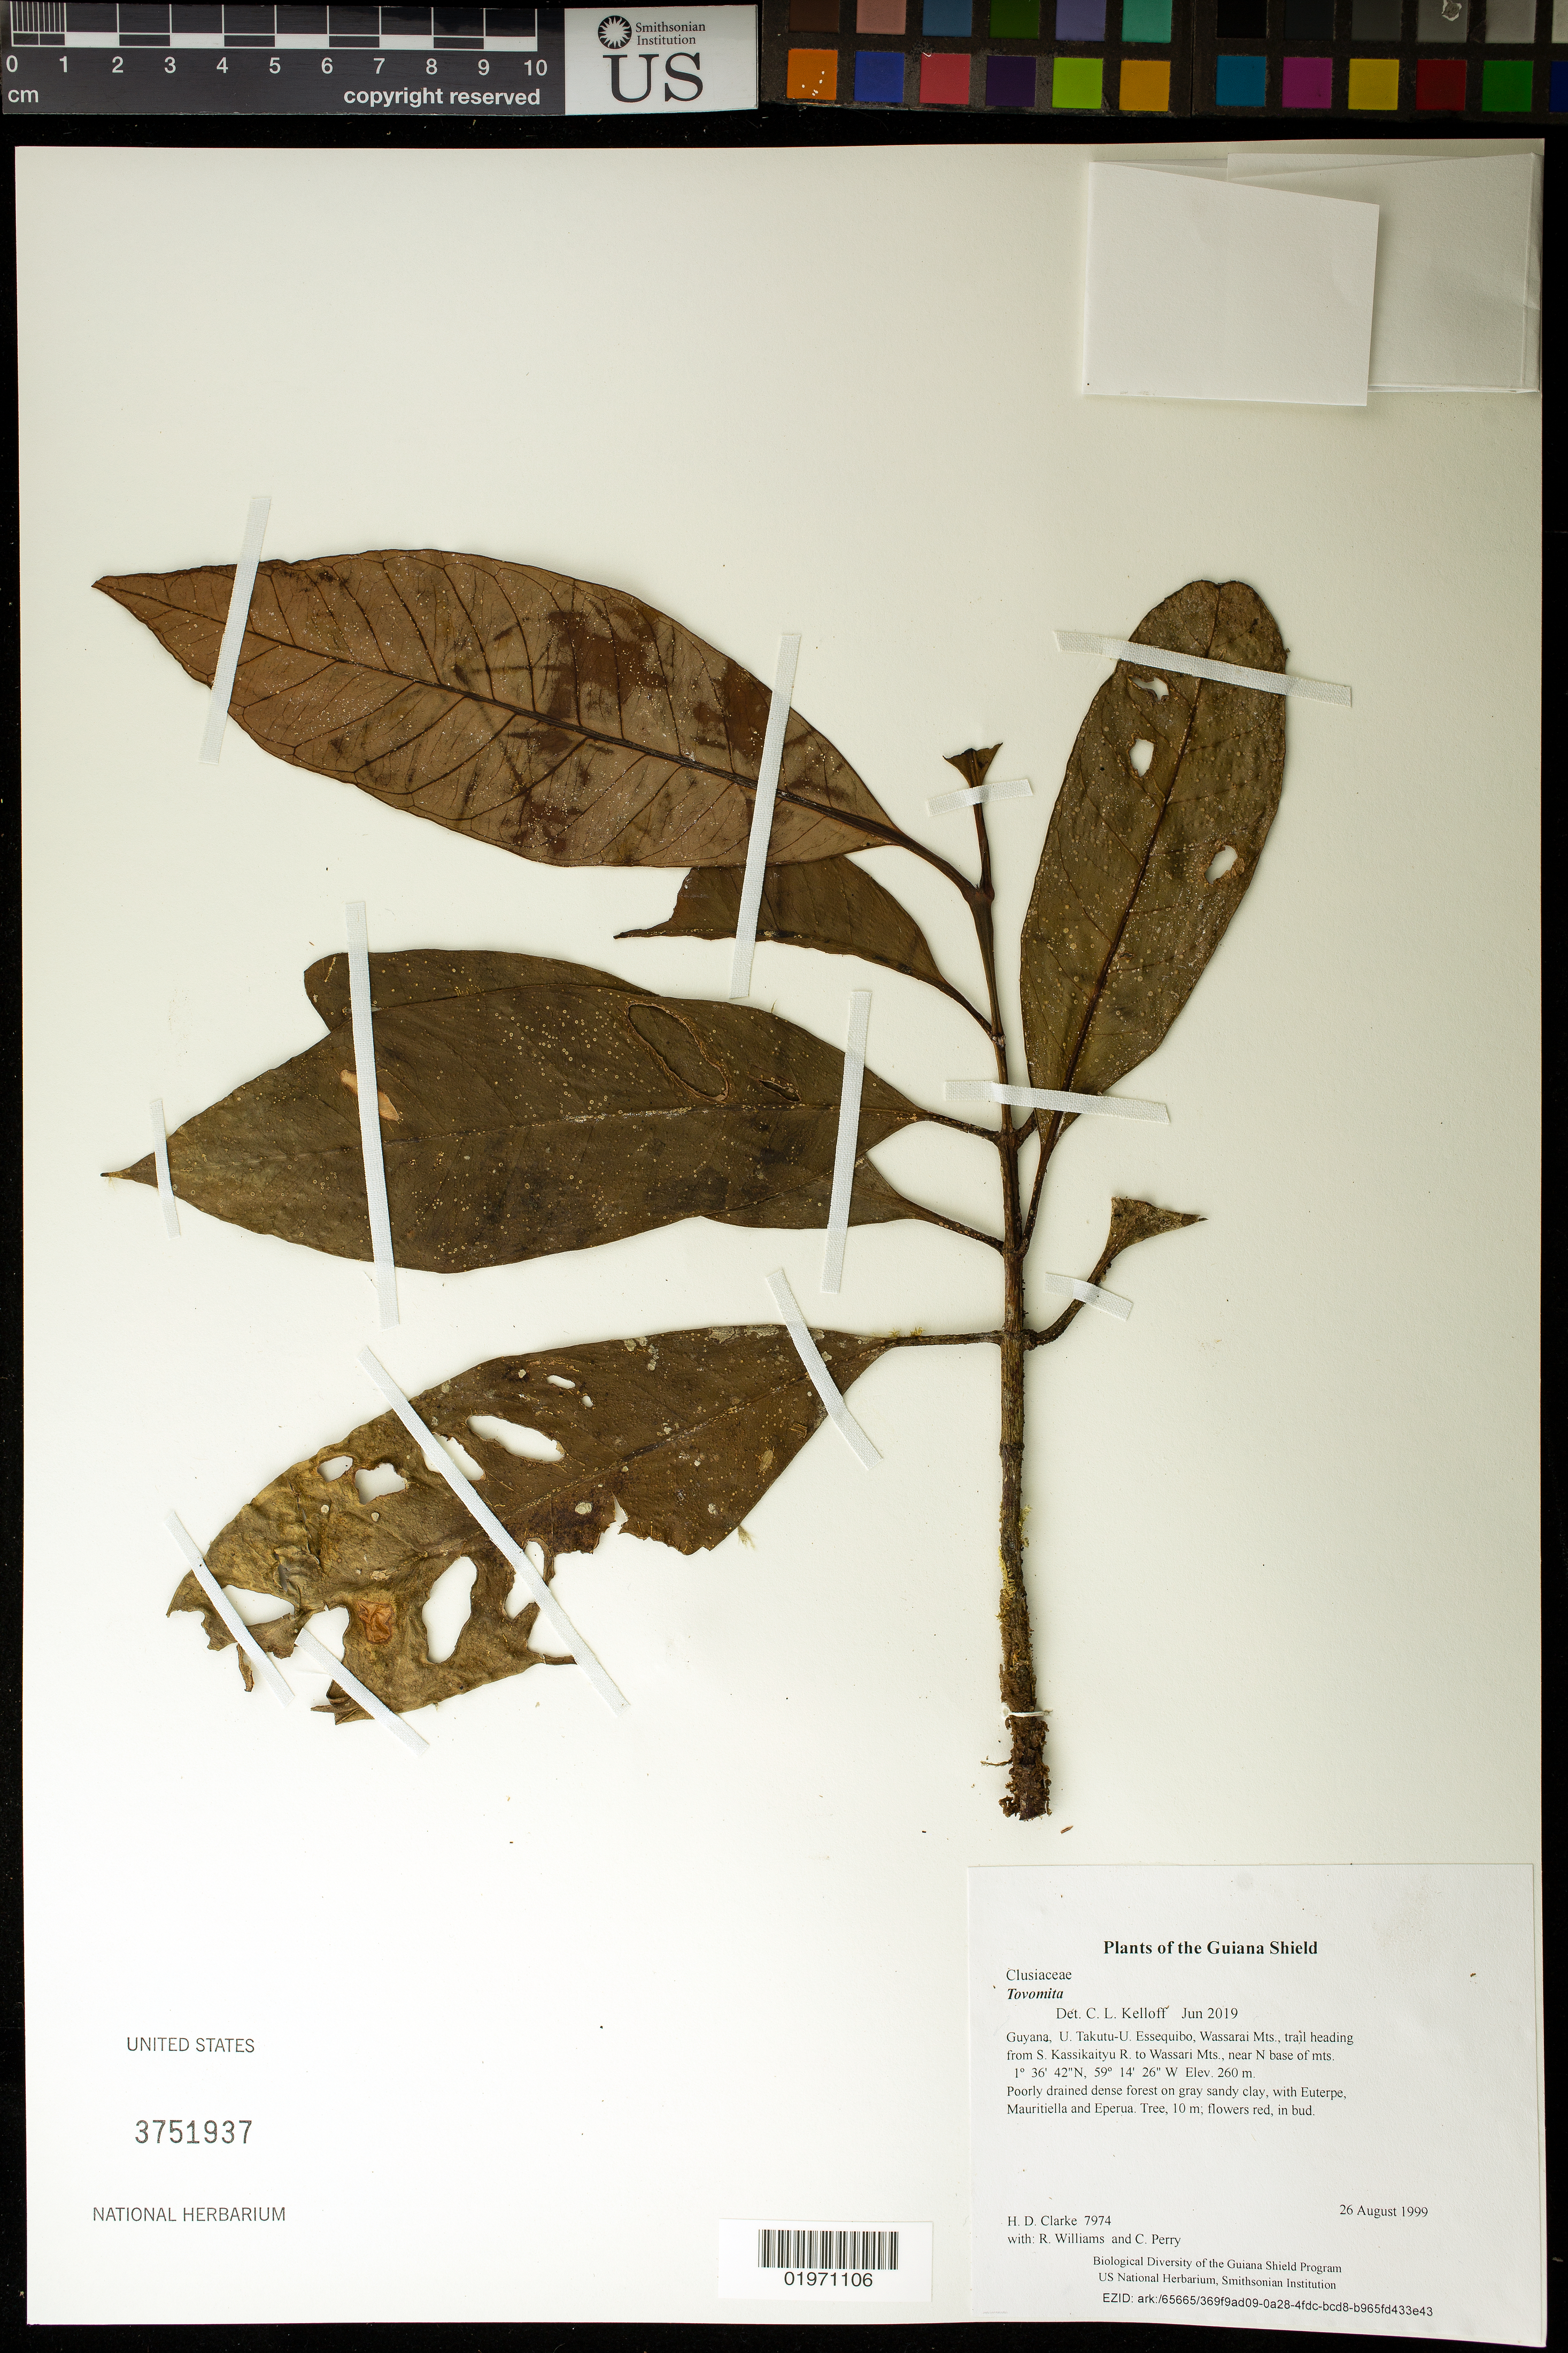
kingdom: Plantae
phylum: Tracheophyta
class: Magnoliopsida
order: Malpighiales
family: Clusiaceae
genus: Tovomita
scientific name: Tovomita sp.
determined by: Kelloff, C. L.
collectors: H. D. Clarke, R. Williams & C. Perry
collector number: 7974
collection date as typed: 26 August 1999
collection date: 1999-08-26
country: Guyana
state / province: U. Takutu-U. Essequibo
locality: Wassarai Mts., trail heading from S. Kassikaityu R. to Wassari Mts., near N base of mts.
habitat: Poorly drained dense forest on gray sandy clay, with Euterpe, Mauritiella and Eperua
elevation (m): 260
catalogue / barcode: US 3751937